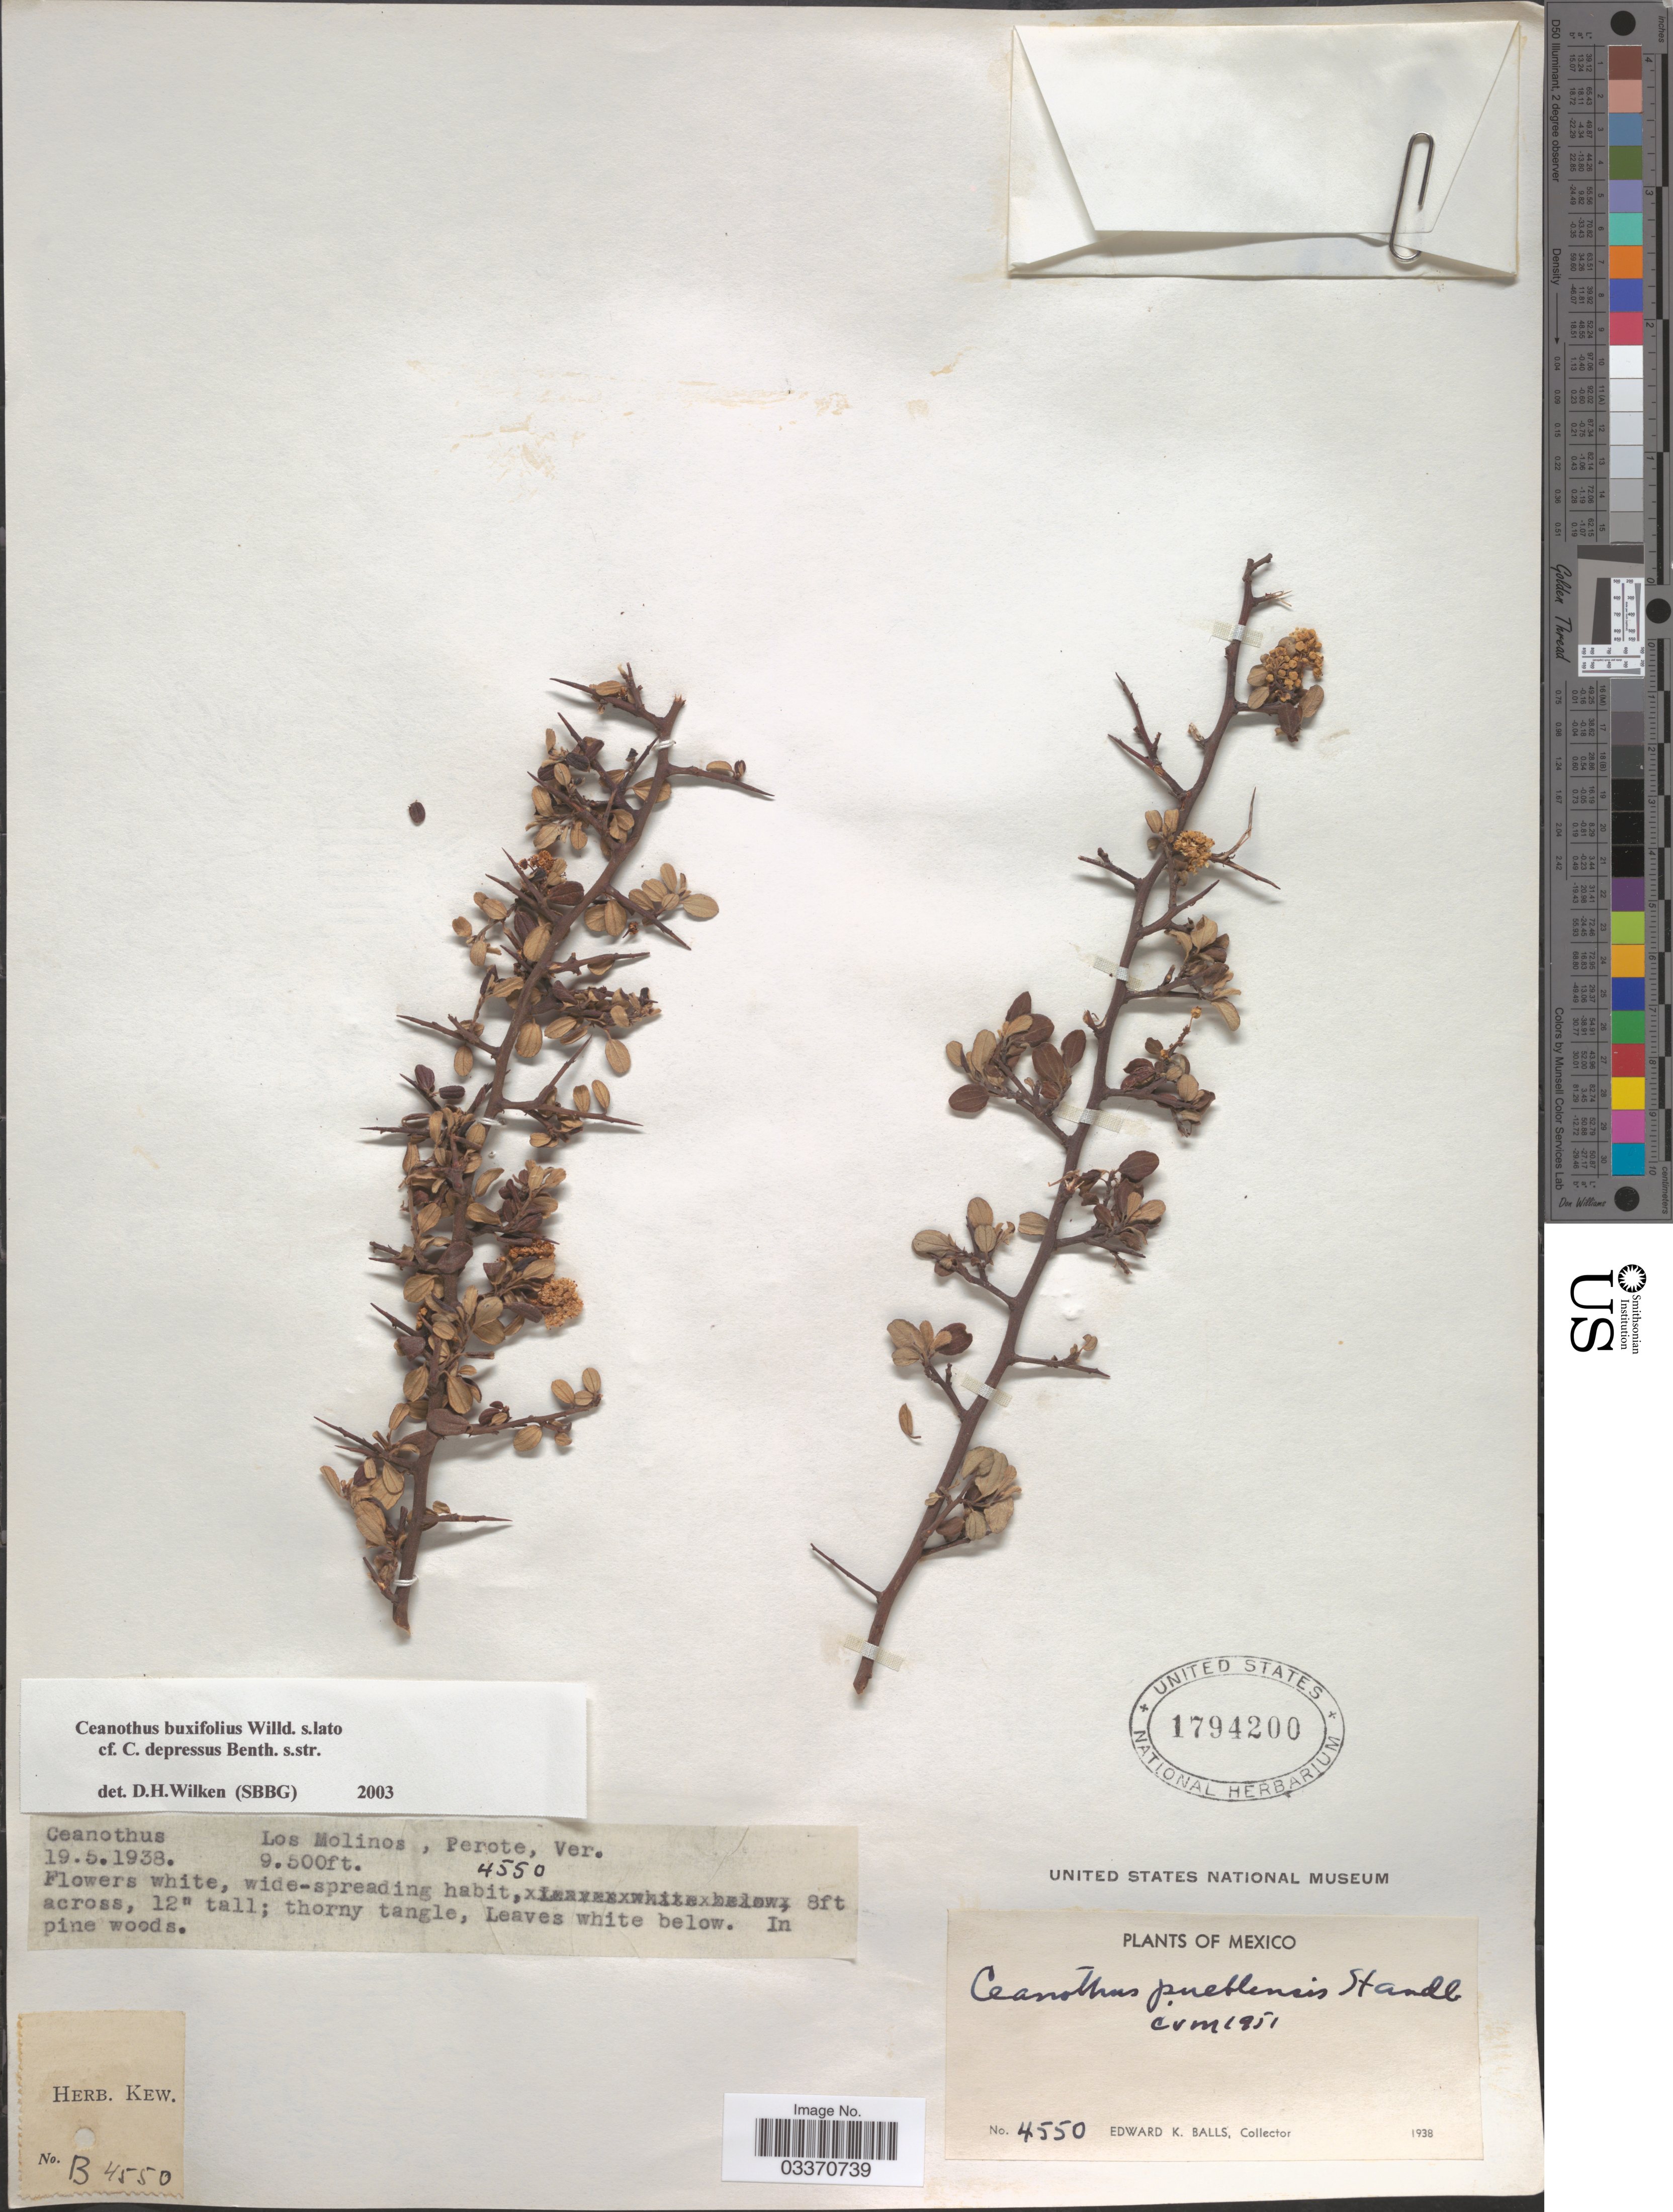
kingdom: Plantae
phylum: Tracheophyta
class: Magnoliopsida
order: Rosales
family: Rhamnaceae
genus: Ceanothus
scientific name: Ceanothus buxifolius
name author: Willd. ex Roem. & Schult.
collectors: E. K. Balls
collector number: B4550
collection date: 1938-05-19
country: Mexico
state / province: Veracruz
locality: Los Molinos, Perote, Ver.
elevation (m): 2896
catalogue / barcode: US 1794200